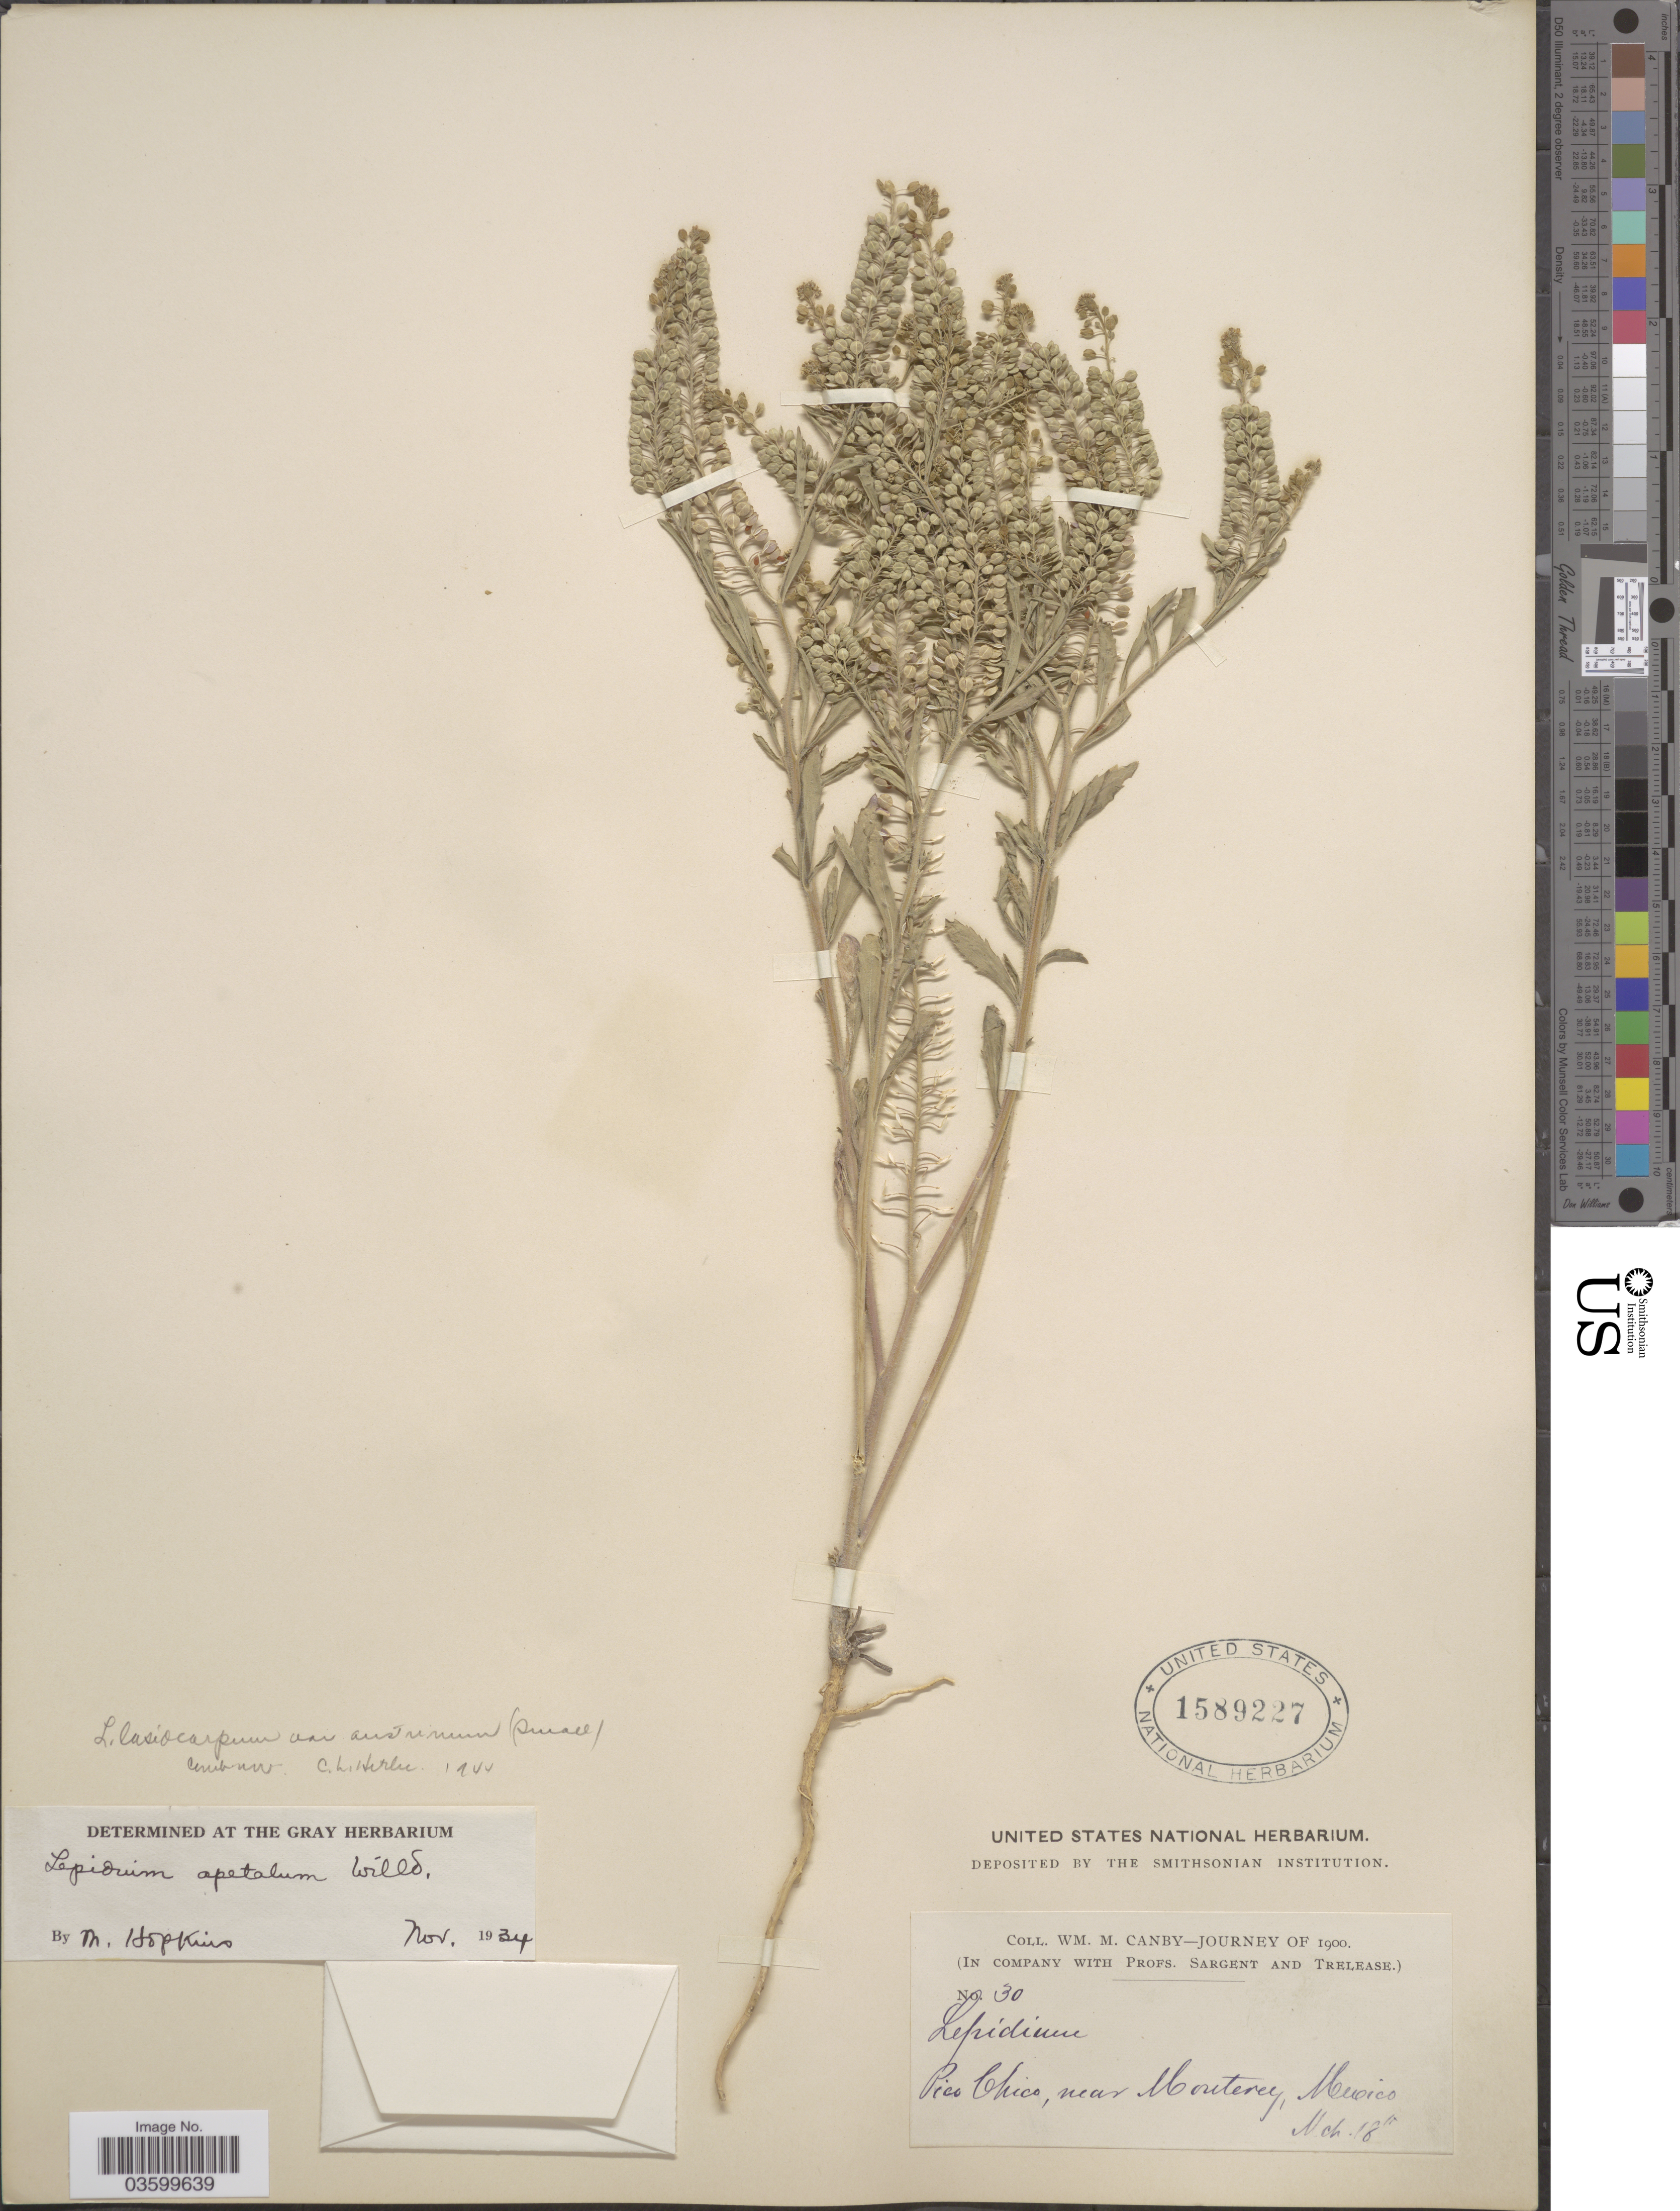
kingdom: Plantae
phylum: Tracheophyta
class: Magnoliopsida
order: Brassicales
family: Brassicaceae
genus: Lepidium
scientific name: Lepidium lasiocarpum var. orbiculare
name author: (Thell.) C.L. Hitchc.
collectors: W. M. Canby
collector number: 30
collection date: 1900-03-18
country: Mexico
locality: Pico Chico, near Monterey.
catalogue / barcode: US 1589227